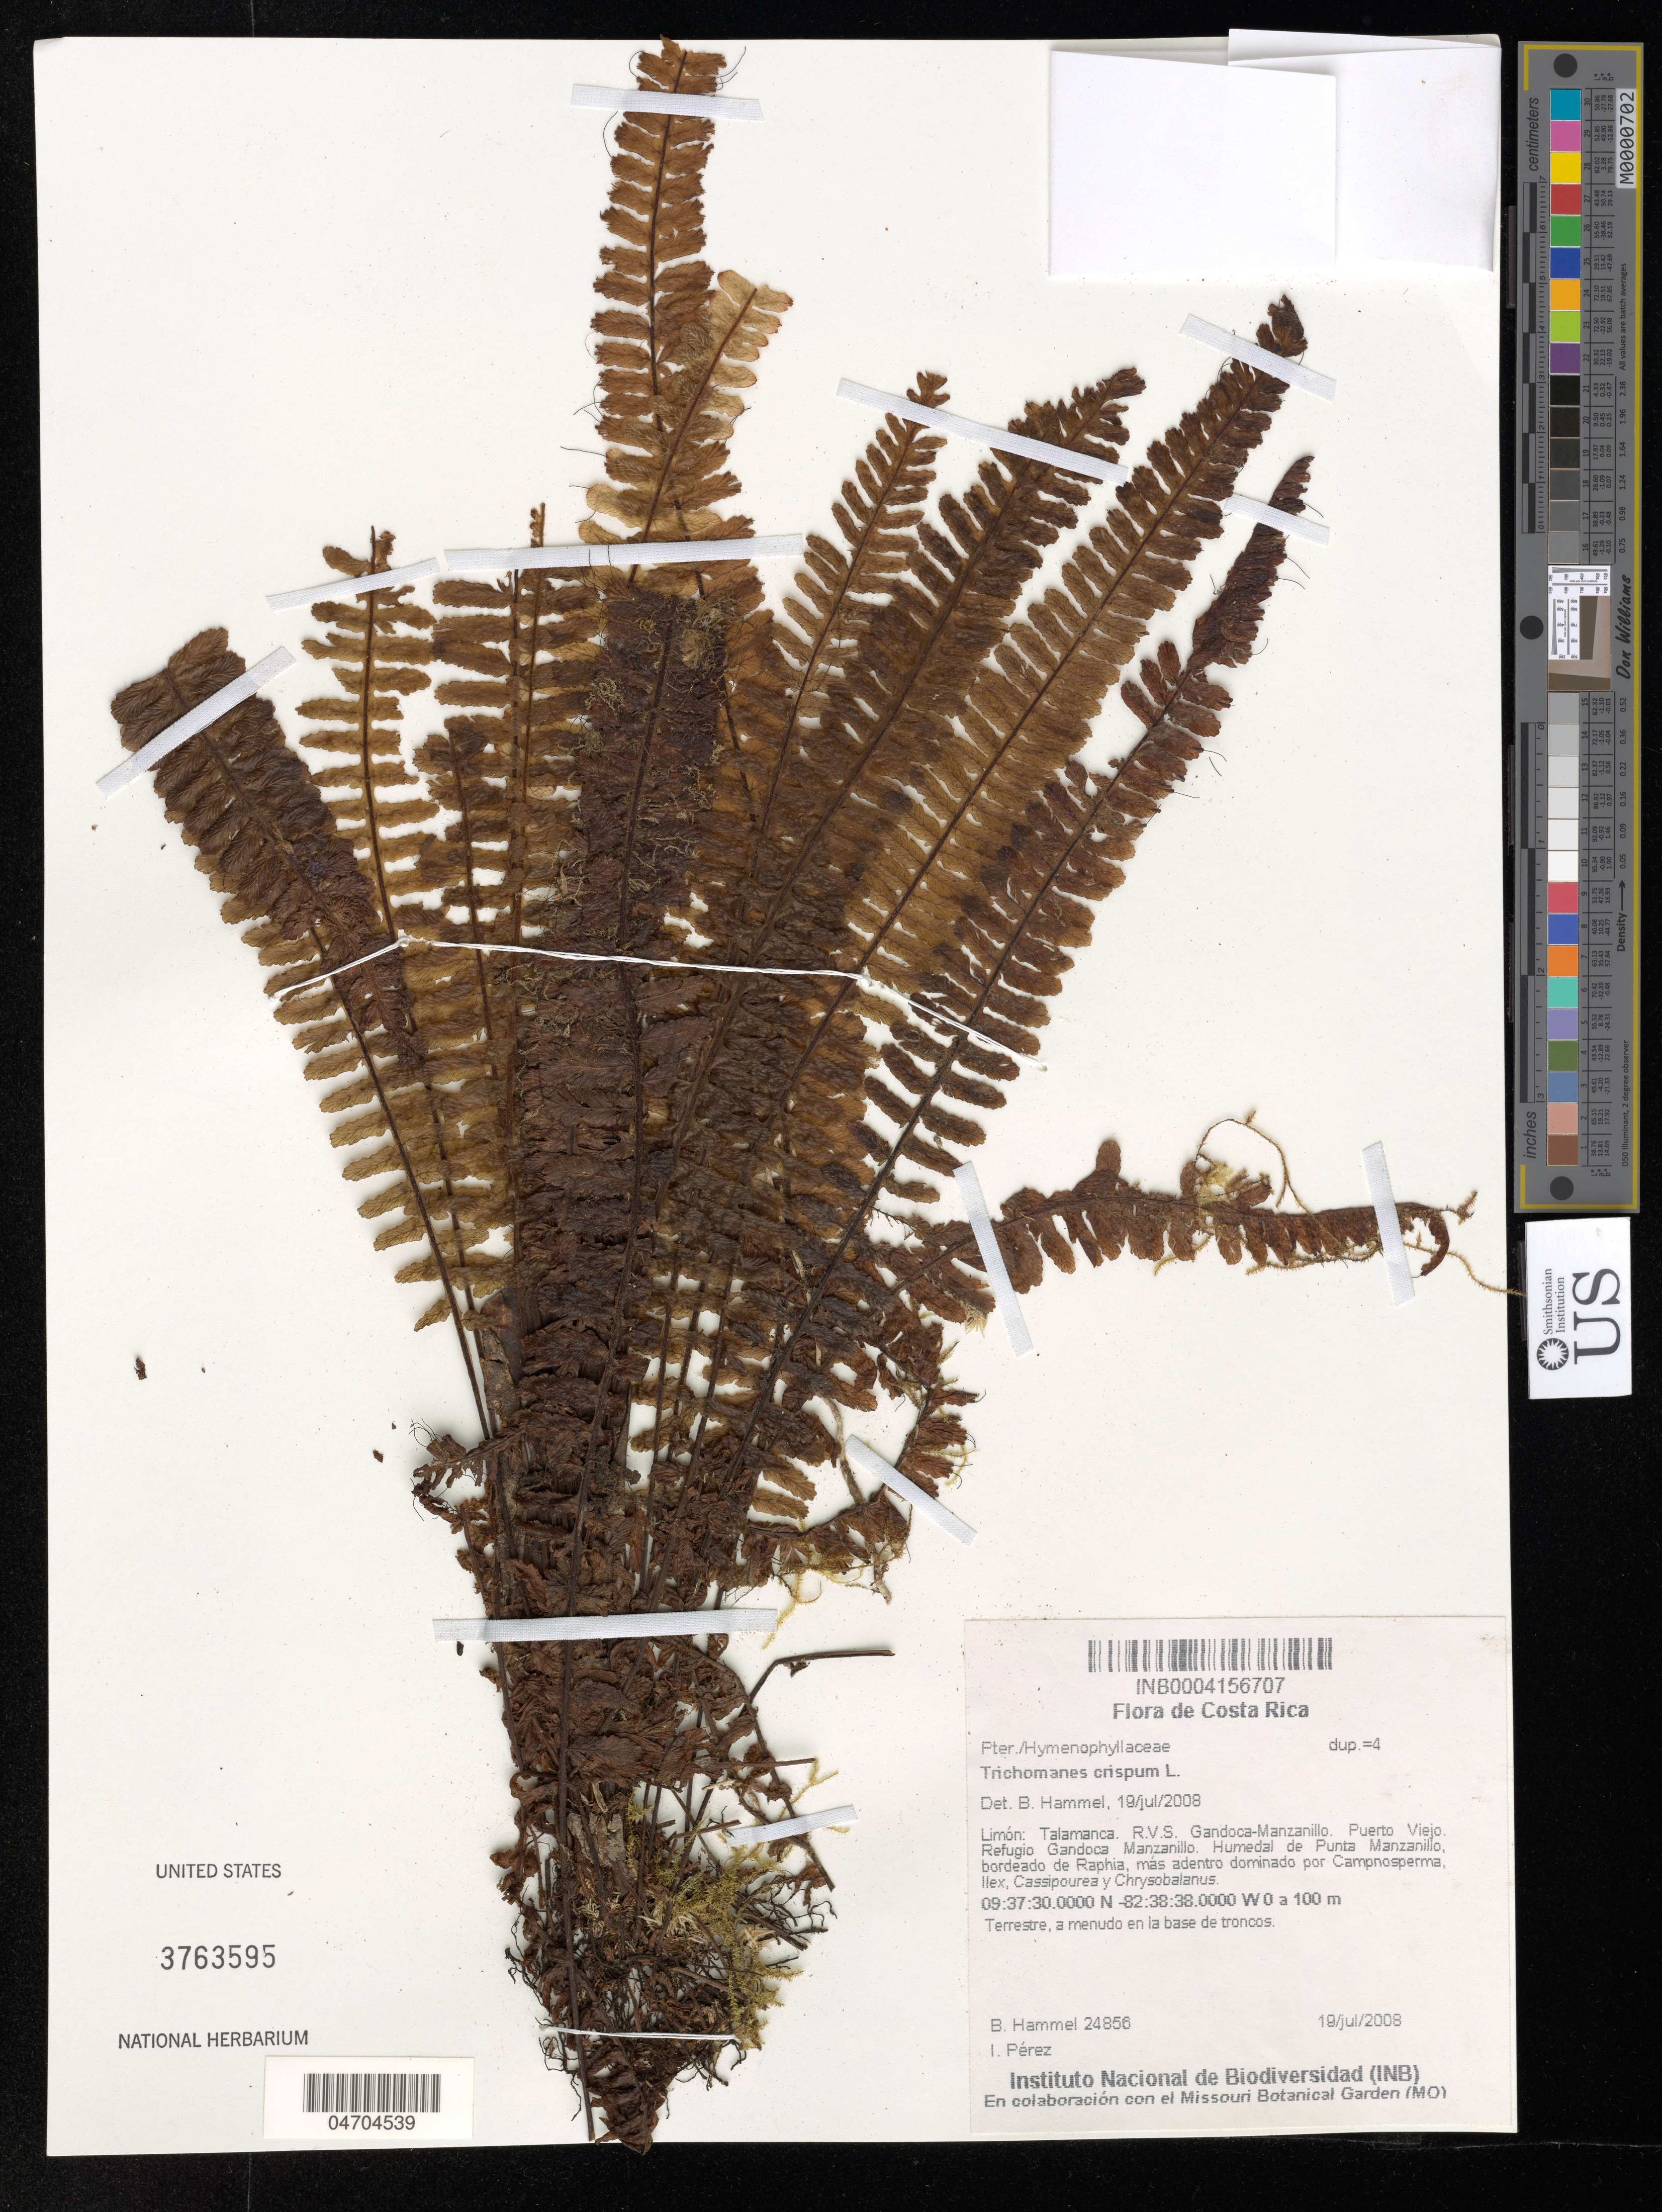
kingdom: Plantae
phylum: Tracheophyta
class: Polypodiopsida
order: Hymenophyllales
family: Hymenophyllaceae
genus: Trichomanes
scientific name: Trichomanes crispum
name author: L.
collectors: B. Hammel & I. Perez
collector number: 24856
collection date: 2008-07-19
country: Costa Rica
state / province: Limón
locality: Talamanca. R.V.S. Gandoca-Manzanillo. Puerto Viejo. Refugio Gandoca Manzanillo. Humedal de Punta Manzanillo, bordeado de Raphia.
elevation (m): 100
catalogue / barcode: US 3763595